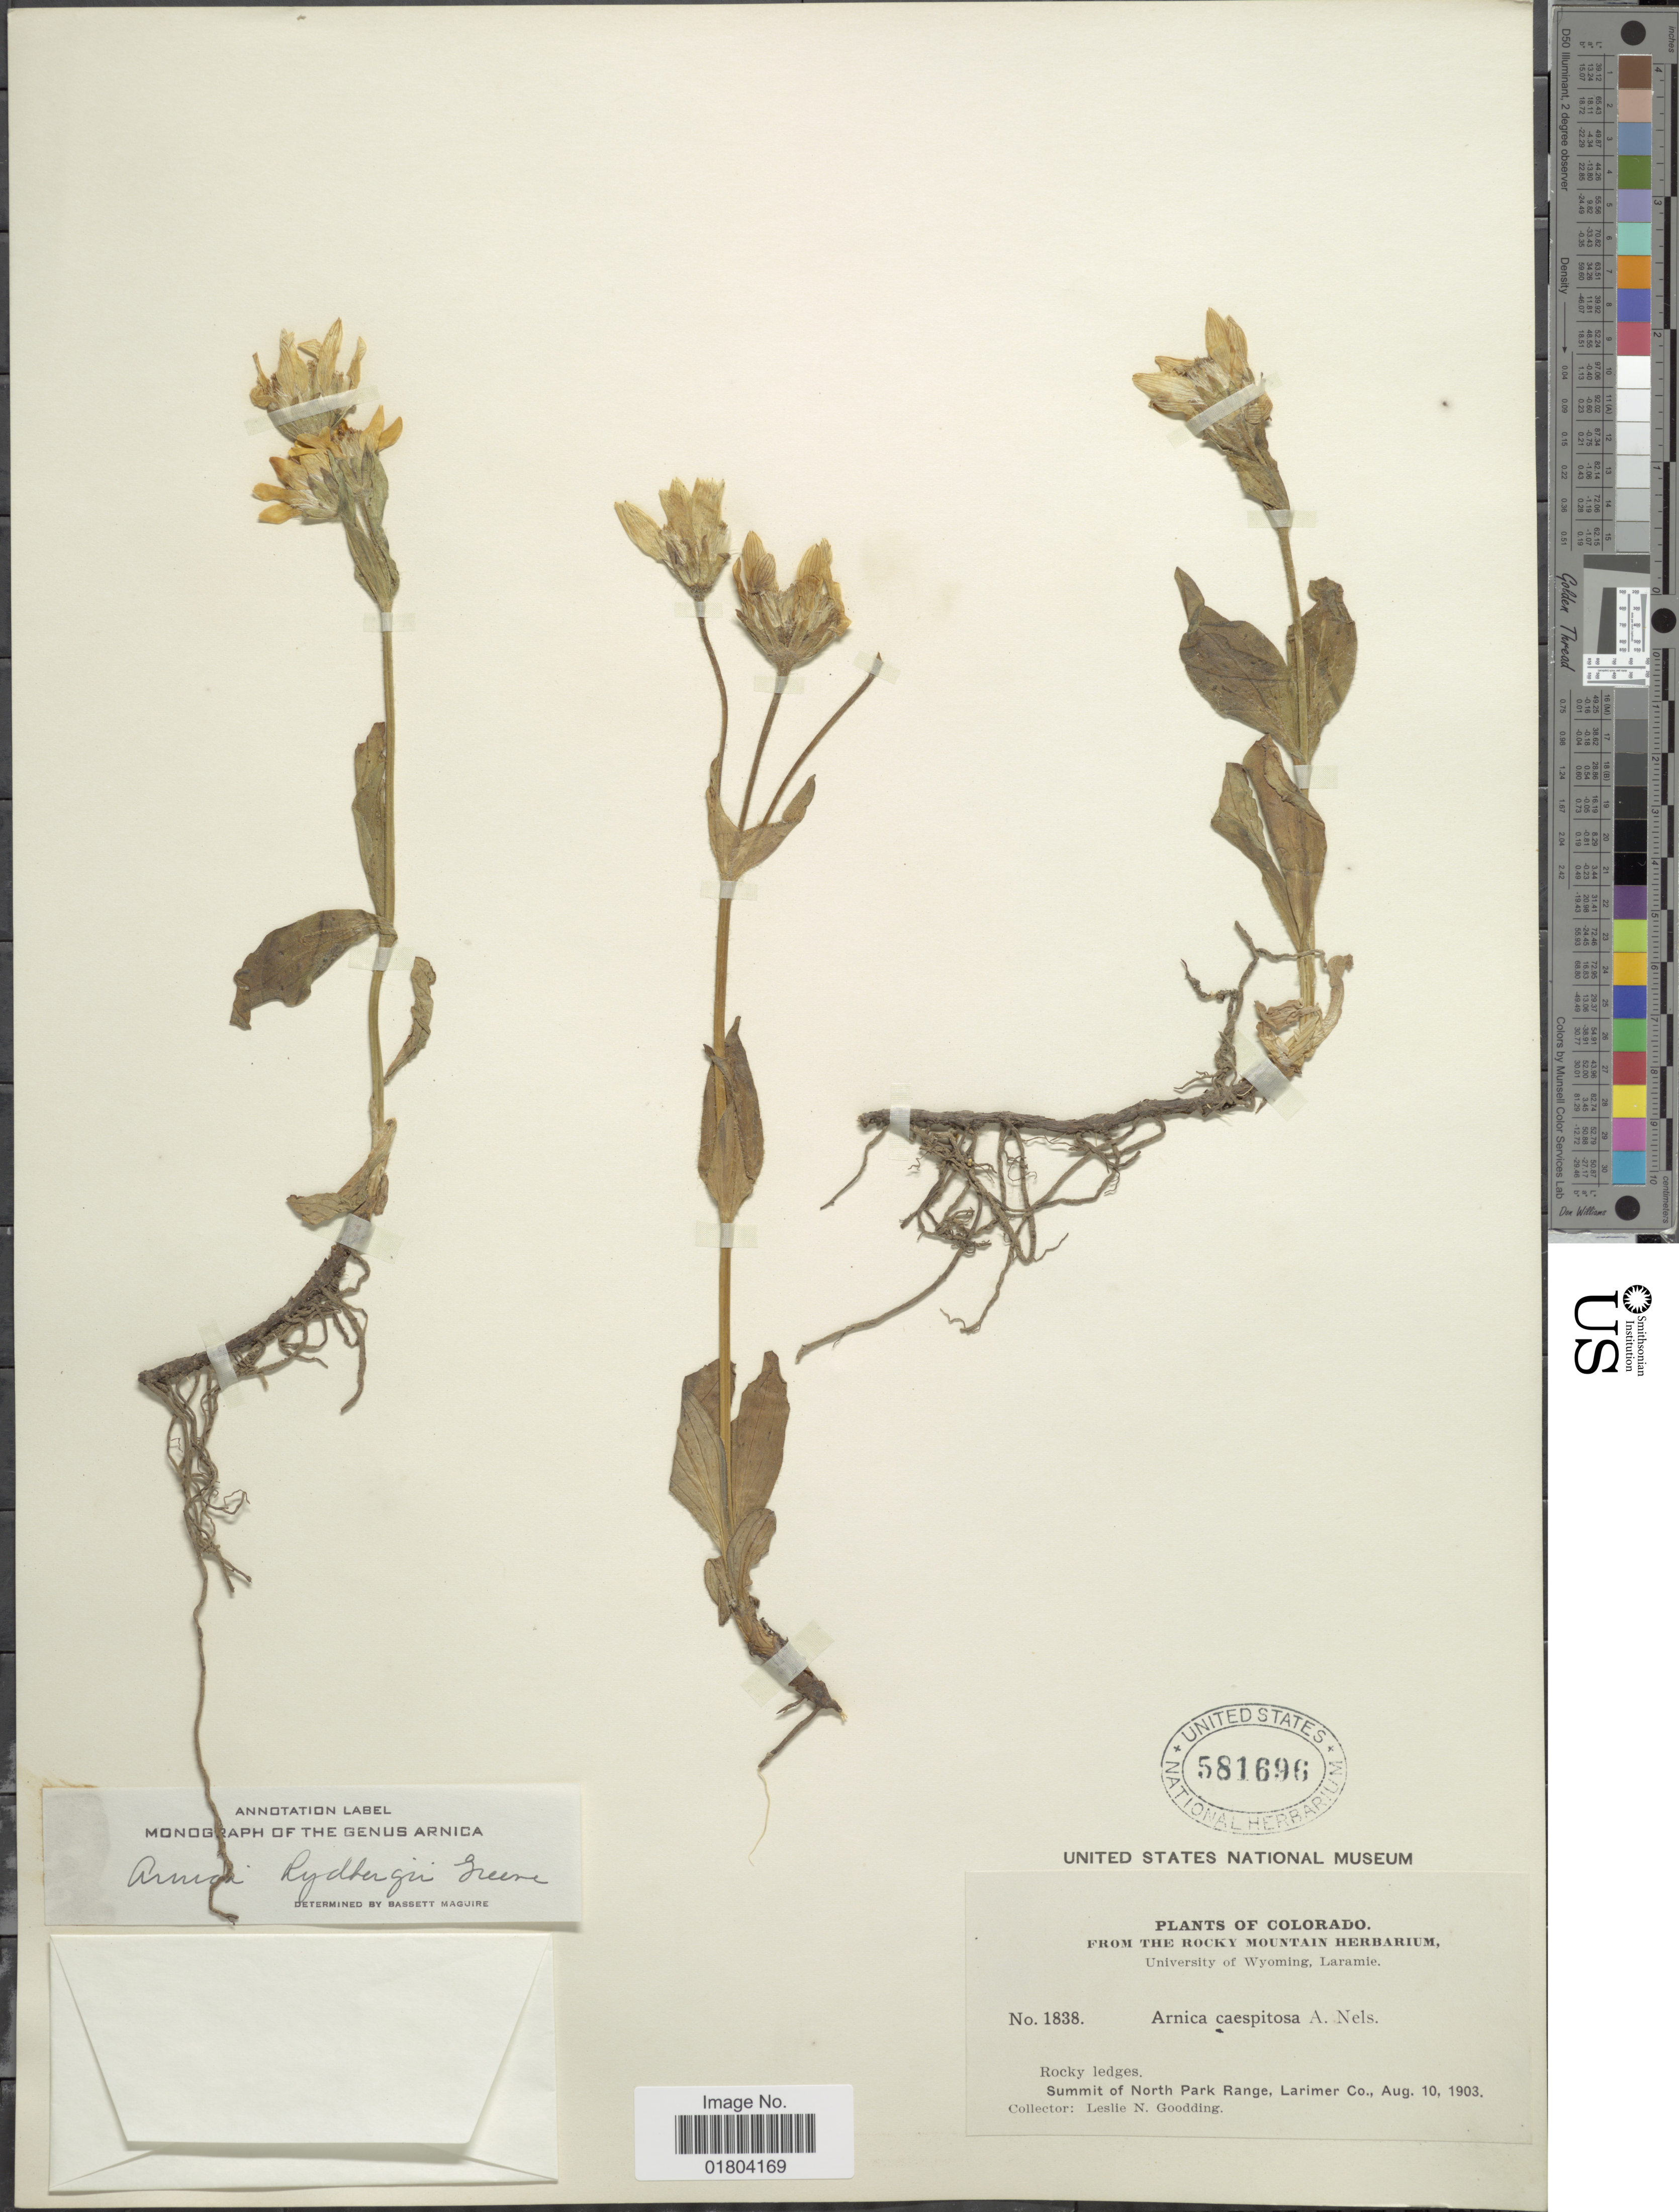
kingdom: Plantae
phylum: Tracheophyta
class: Magnoliopsida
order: Asterales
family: Asteraceae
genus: Arnica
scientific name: Arnica rydbergii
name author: Greene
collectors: L. N. Goodding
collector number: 1838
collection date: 1903-08-10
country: United States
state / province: Colorado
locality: Rocky ledges, Summit of North Park Range, Larimer Co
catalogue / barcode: US 581696